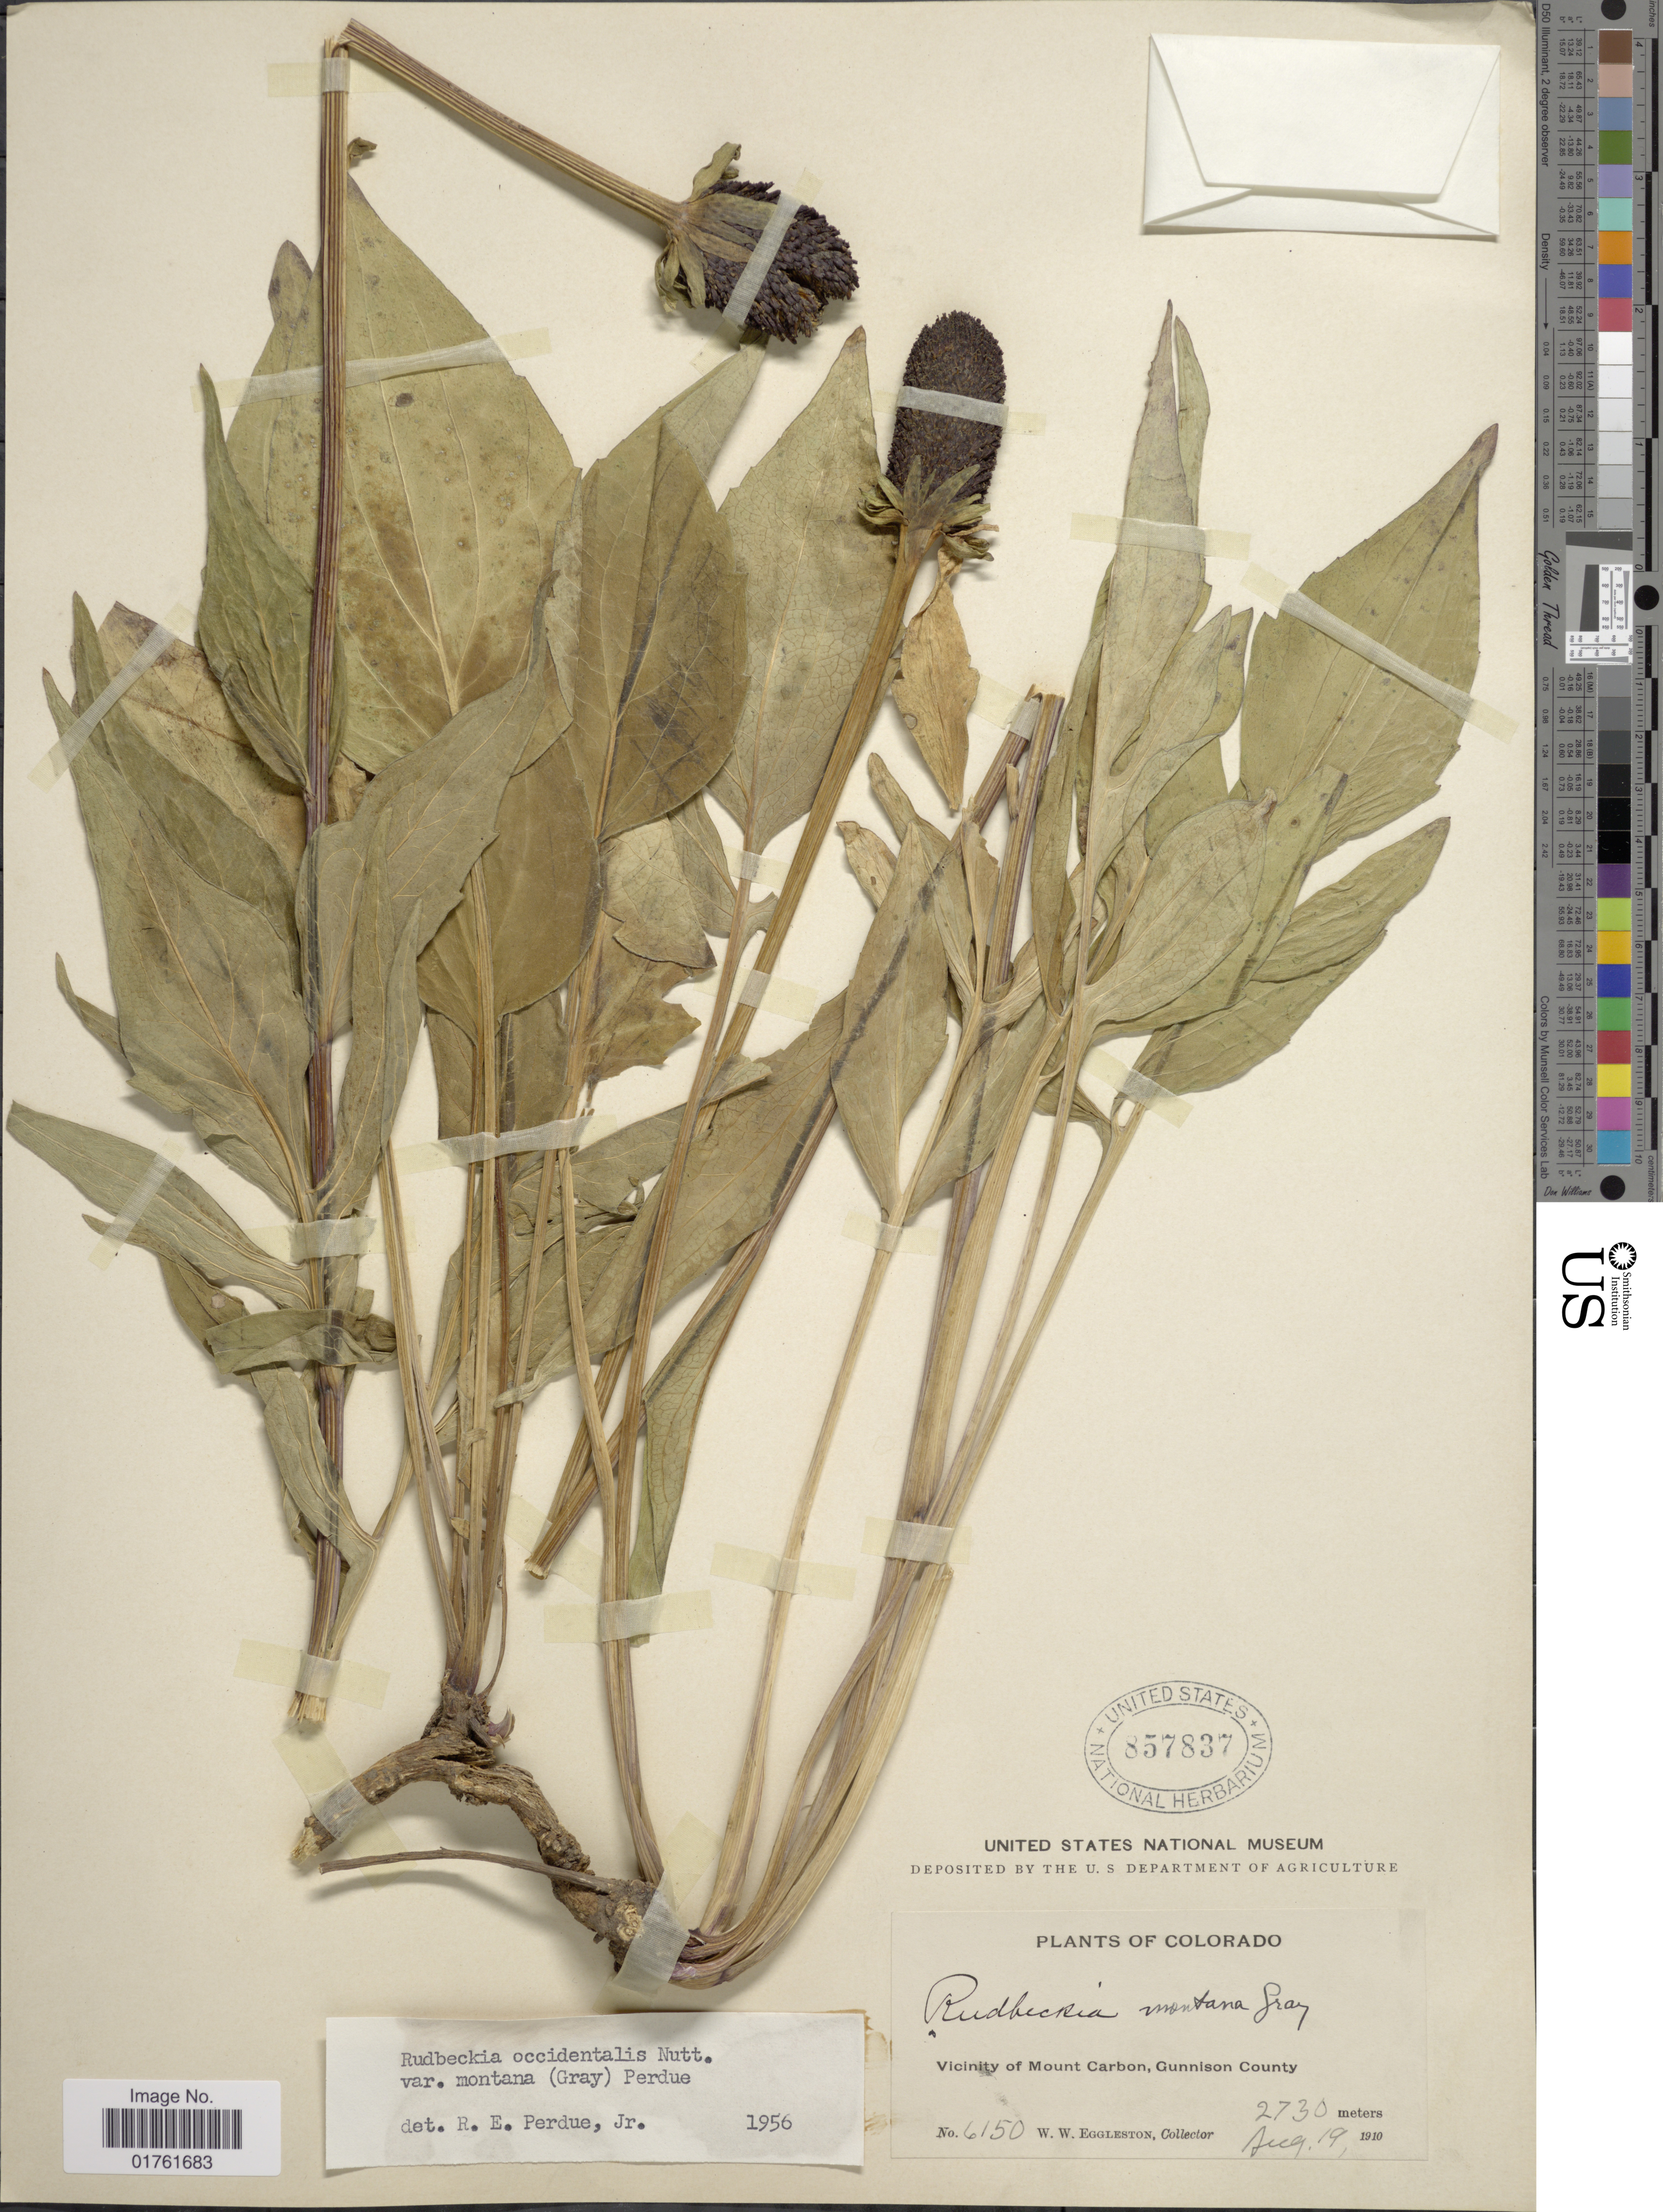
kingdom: Plantae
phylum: Tracheophyta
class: Magnoliopsida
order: Asterales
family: Asteraceae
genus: Rudbeckia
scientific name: Rudbeckia occidentalis var. montana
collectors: W. W. Eggleston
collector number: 6150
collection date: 1910-08-19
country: United States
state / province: Colorado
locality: Vicinity of Mount Carbon, Gunnison County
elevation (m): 2730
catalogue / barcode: US 857837